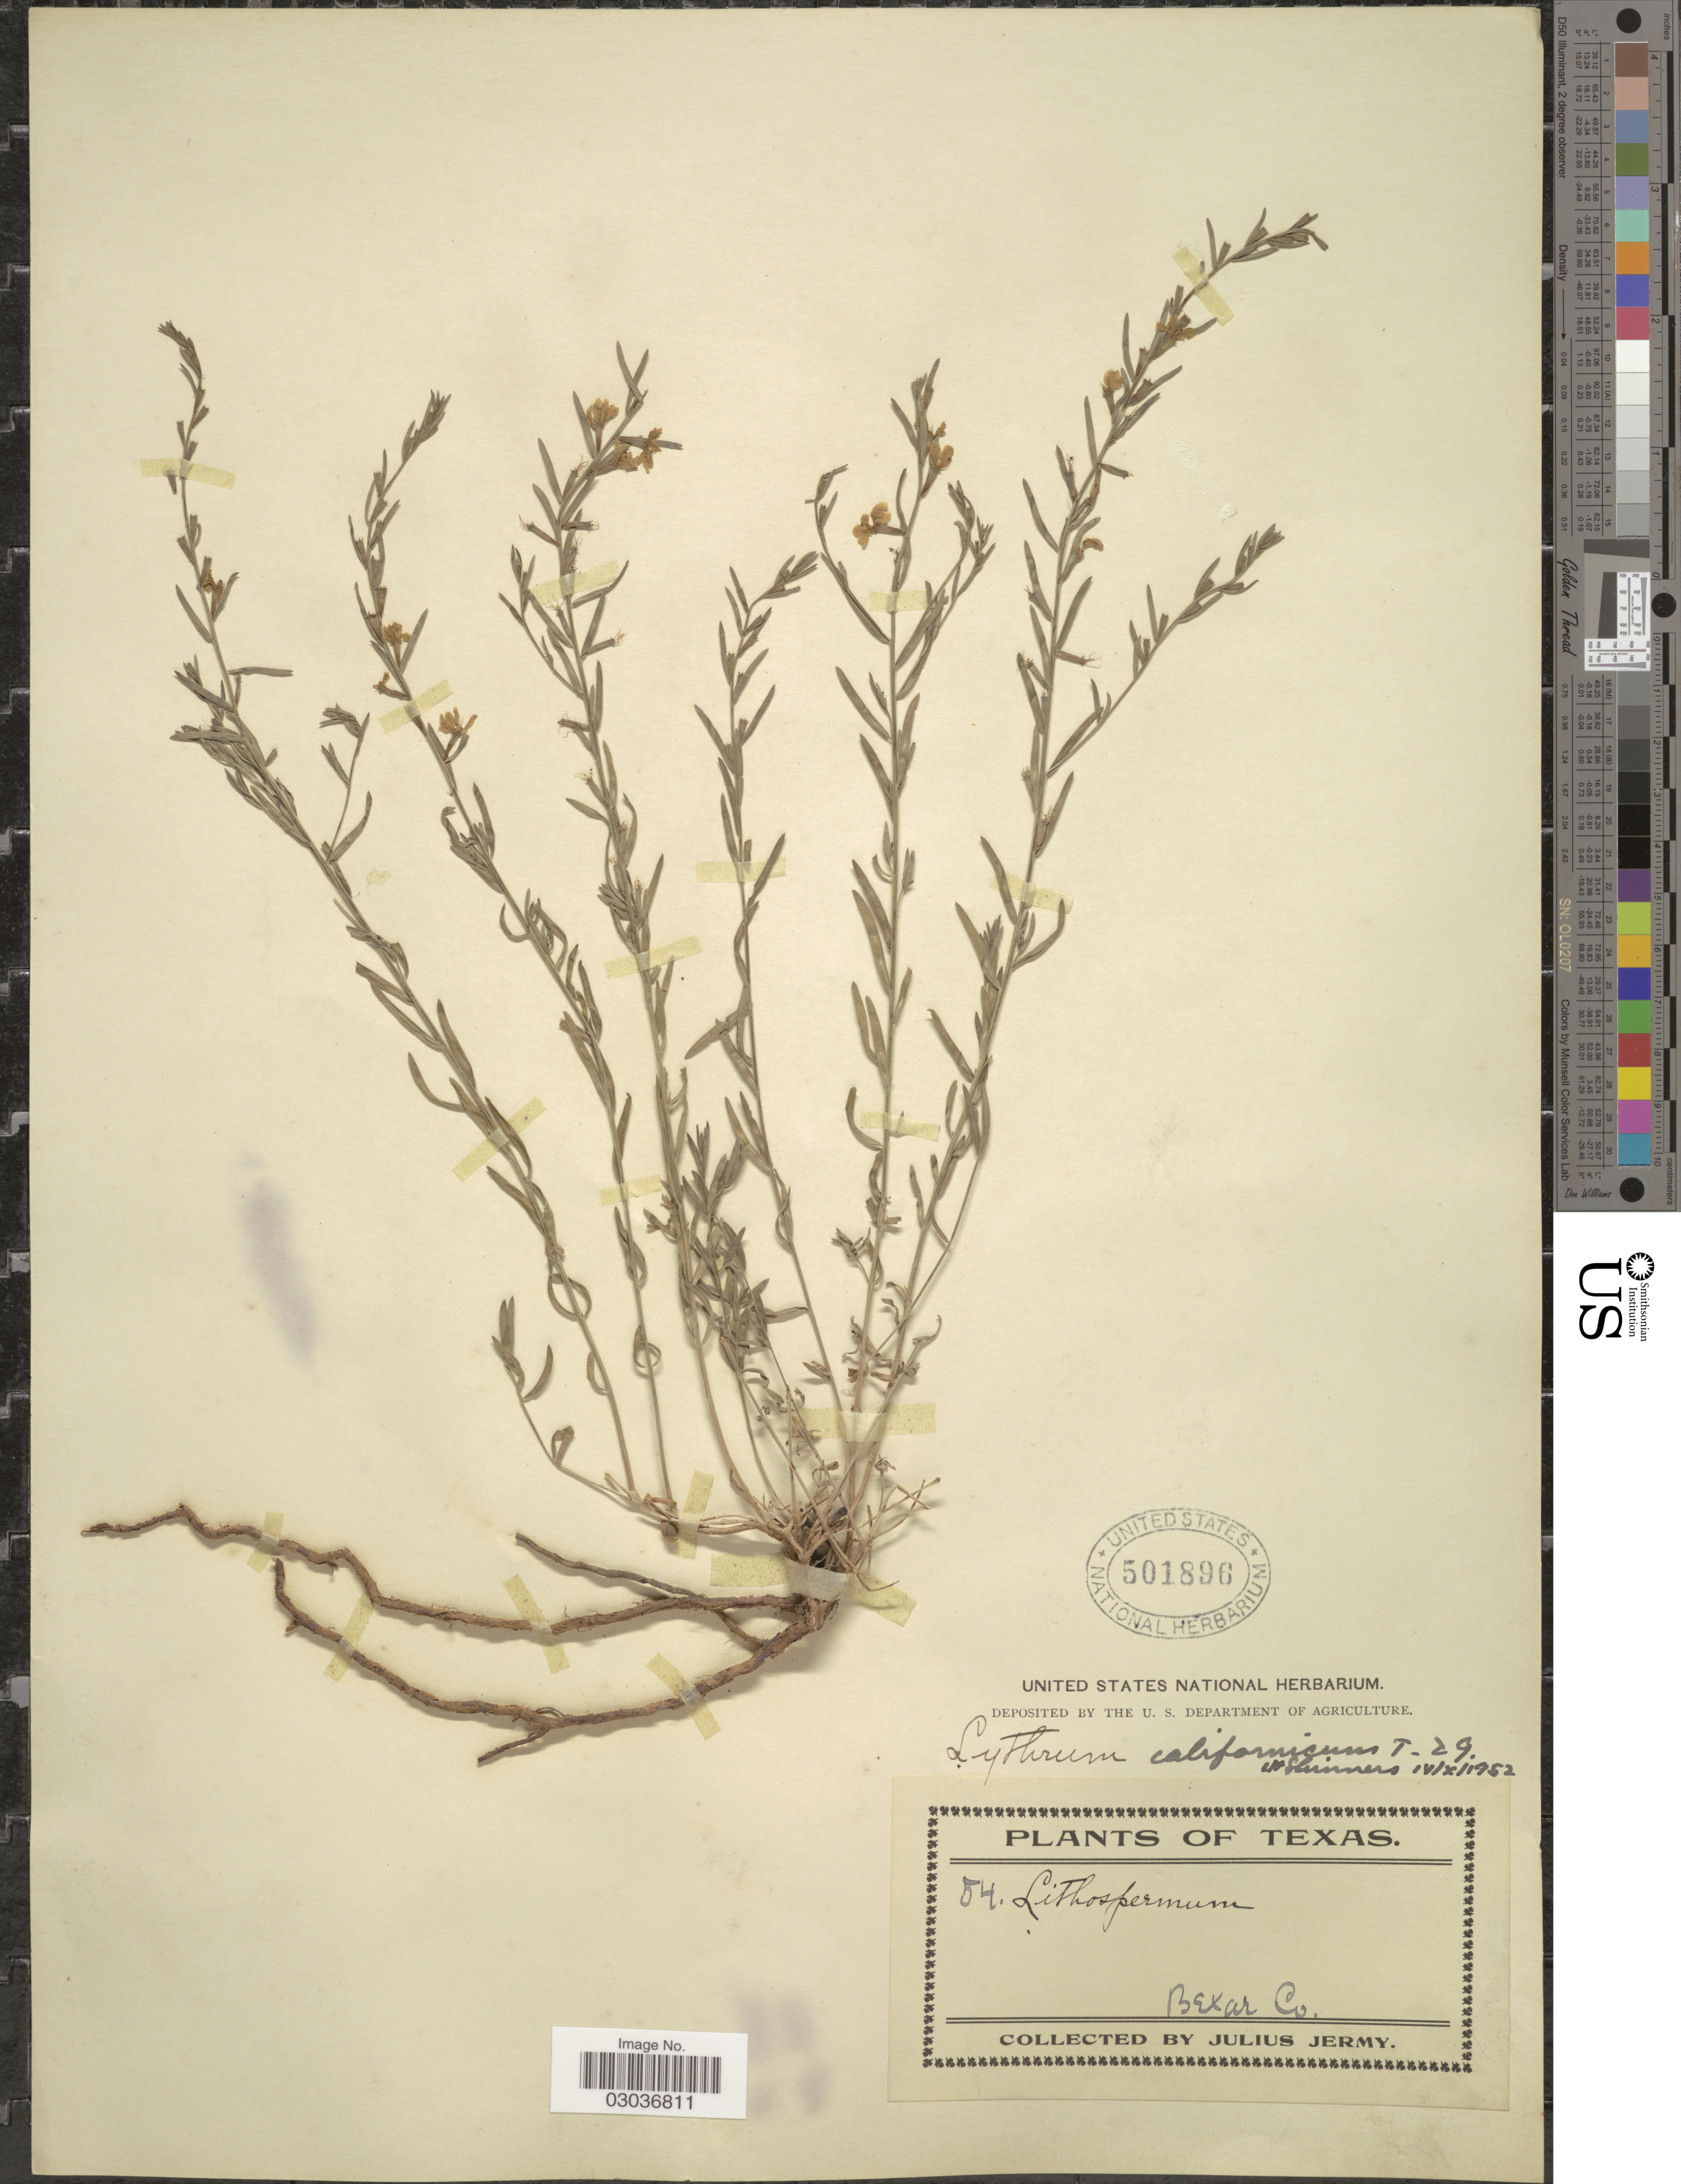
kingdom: Plantae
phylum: Tracheophyta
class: Magnoliopsida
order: Myrtales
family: Lythraceae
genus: Lythrum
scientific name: Lythrum californicum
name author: Torr. & A. Gray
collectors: J. Jermy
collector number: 54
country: United States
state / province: Texas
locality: Bexar Co.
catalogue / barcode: US 501896